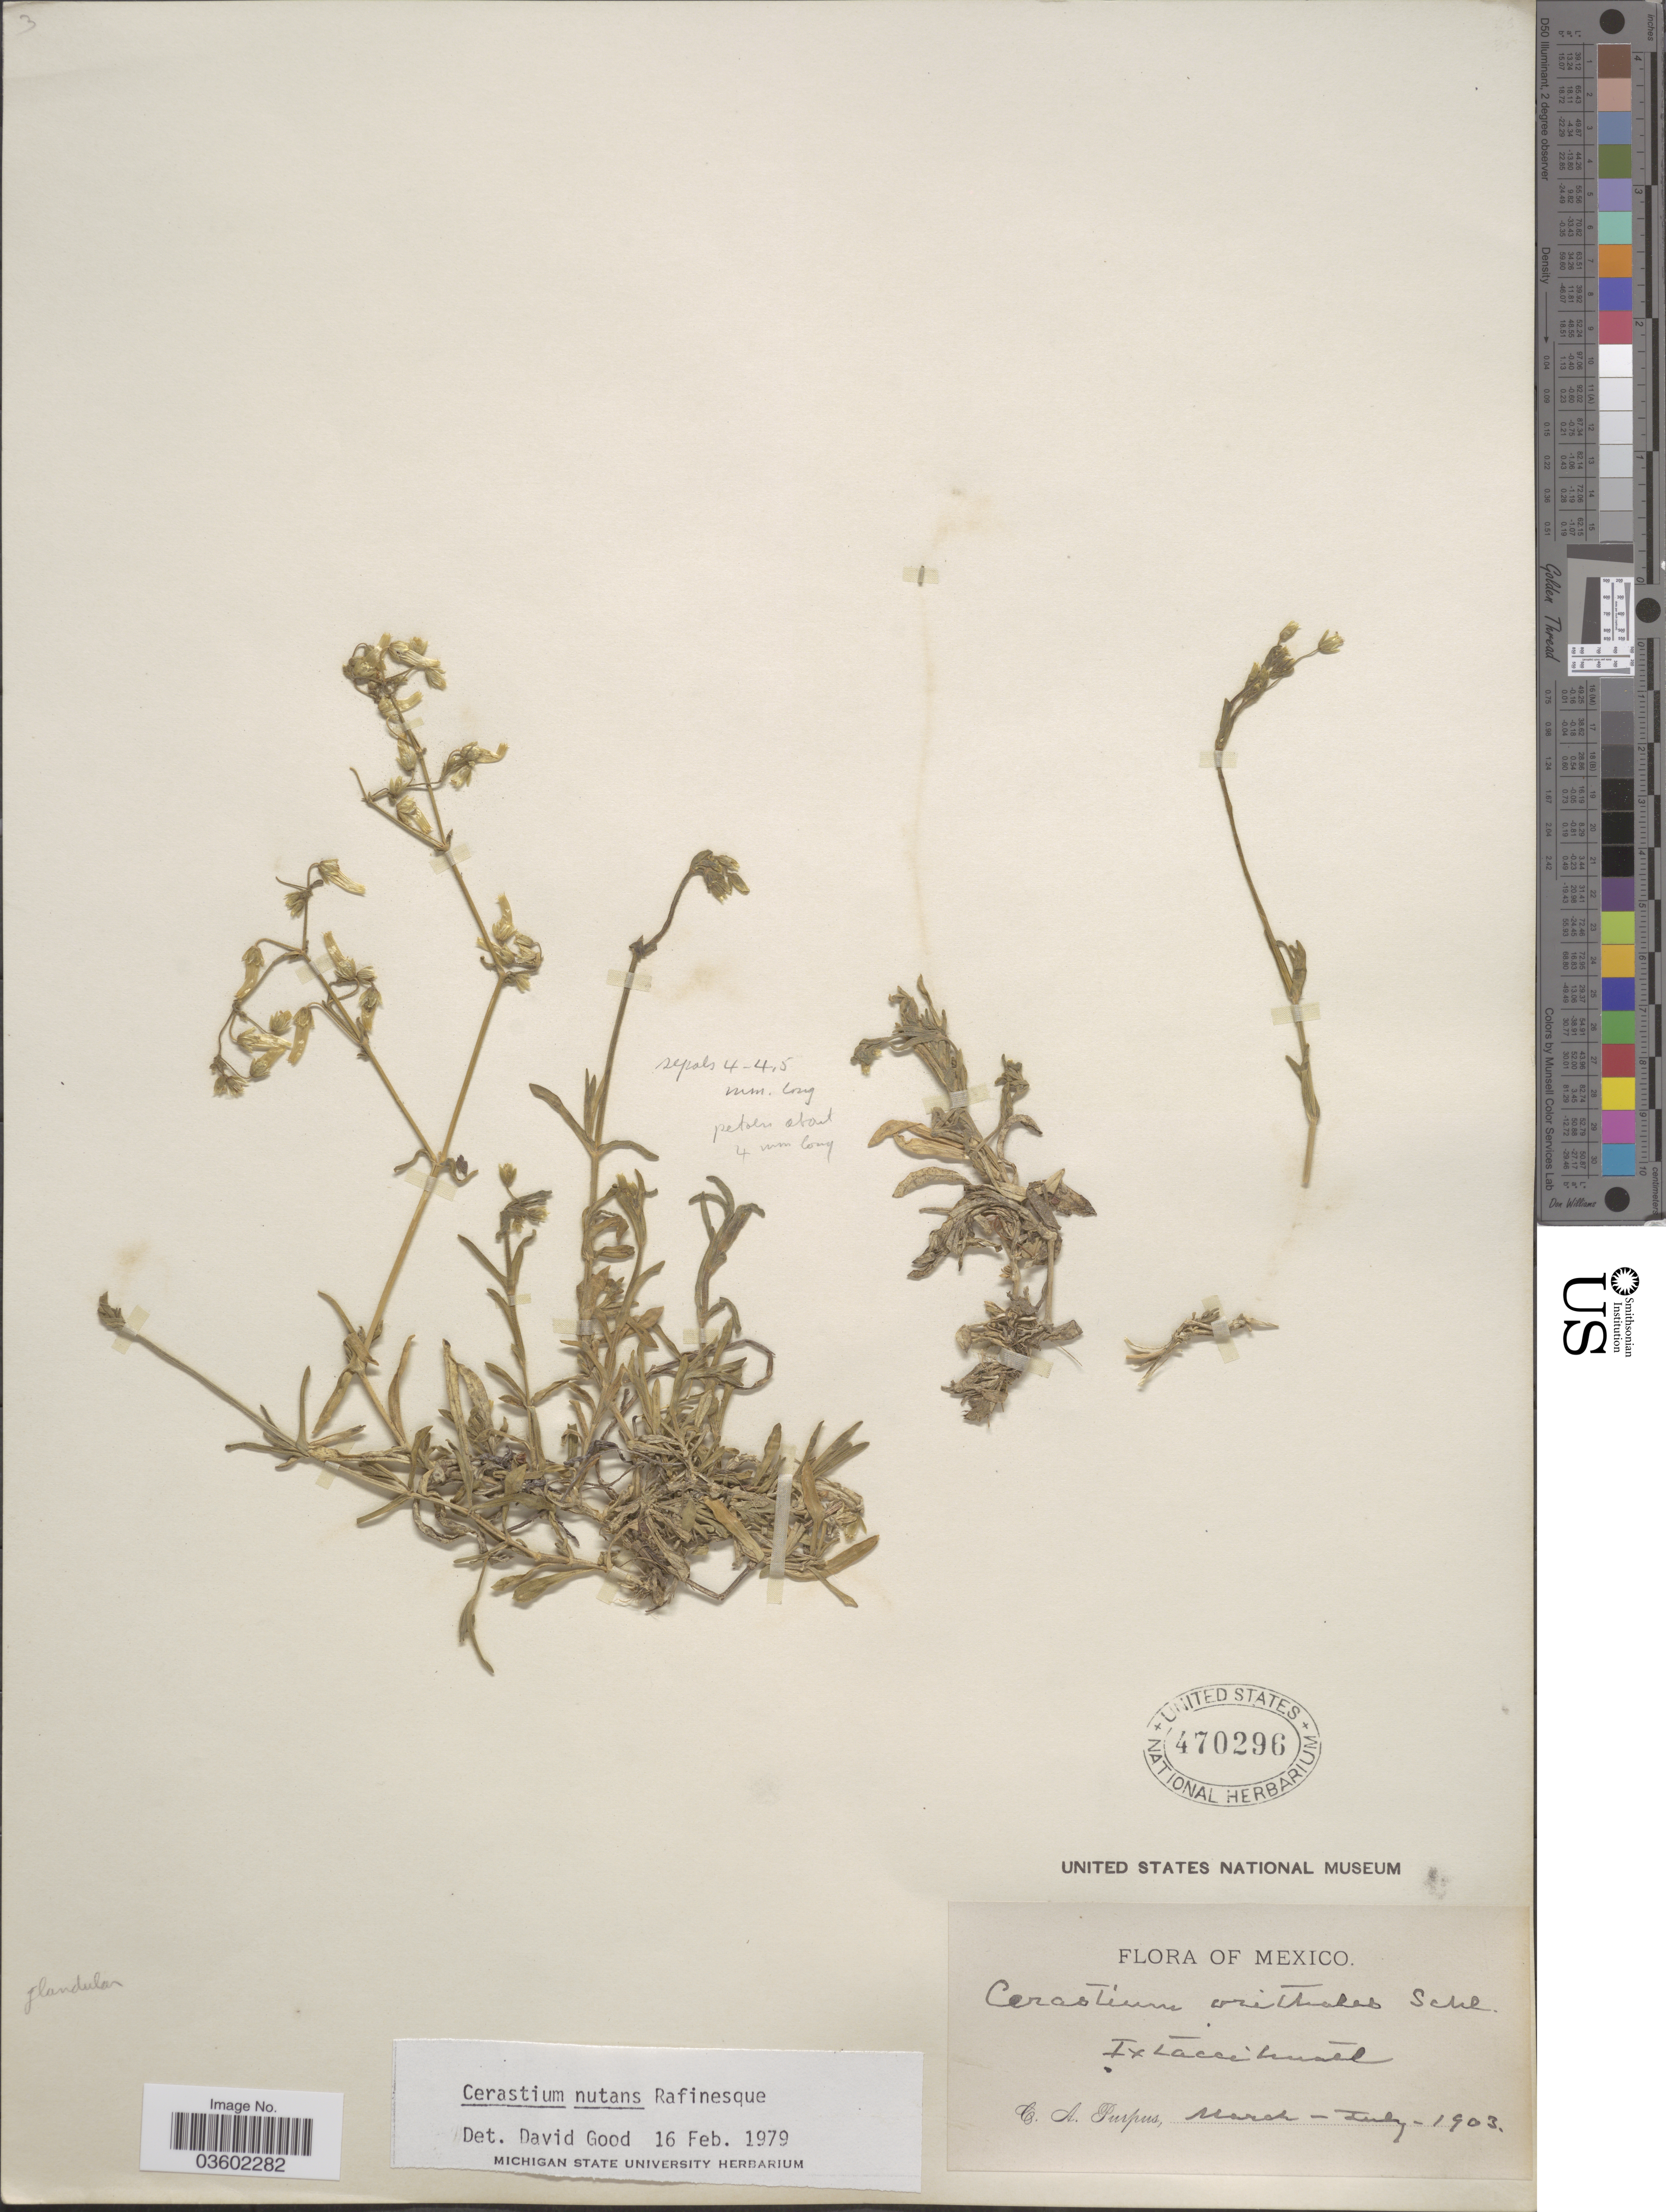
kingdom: Plantae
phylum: Tracheophyta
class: Magnoliopsida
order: Caryophyllales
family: Caryophyllaceae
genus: Cerastium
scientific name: Cerastium nutans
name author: Raf.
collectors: C. A. Purpus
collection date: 1903-03/1903-07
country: Mexico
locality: Ixtaccihuatl.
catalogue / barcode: US 470296